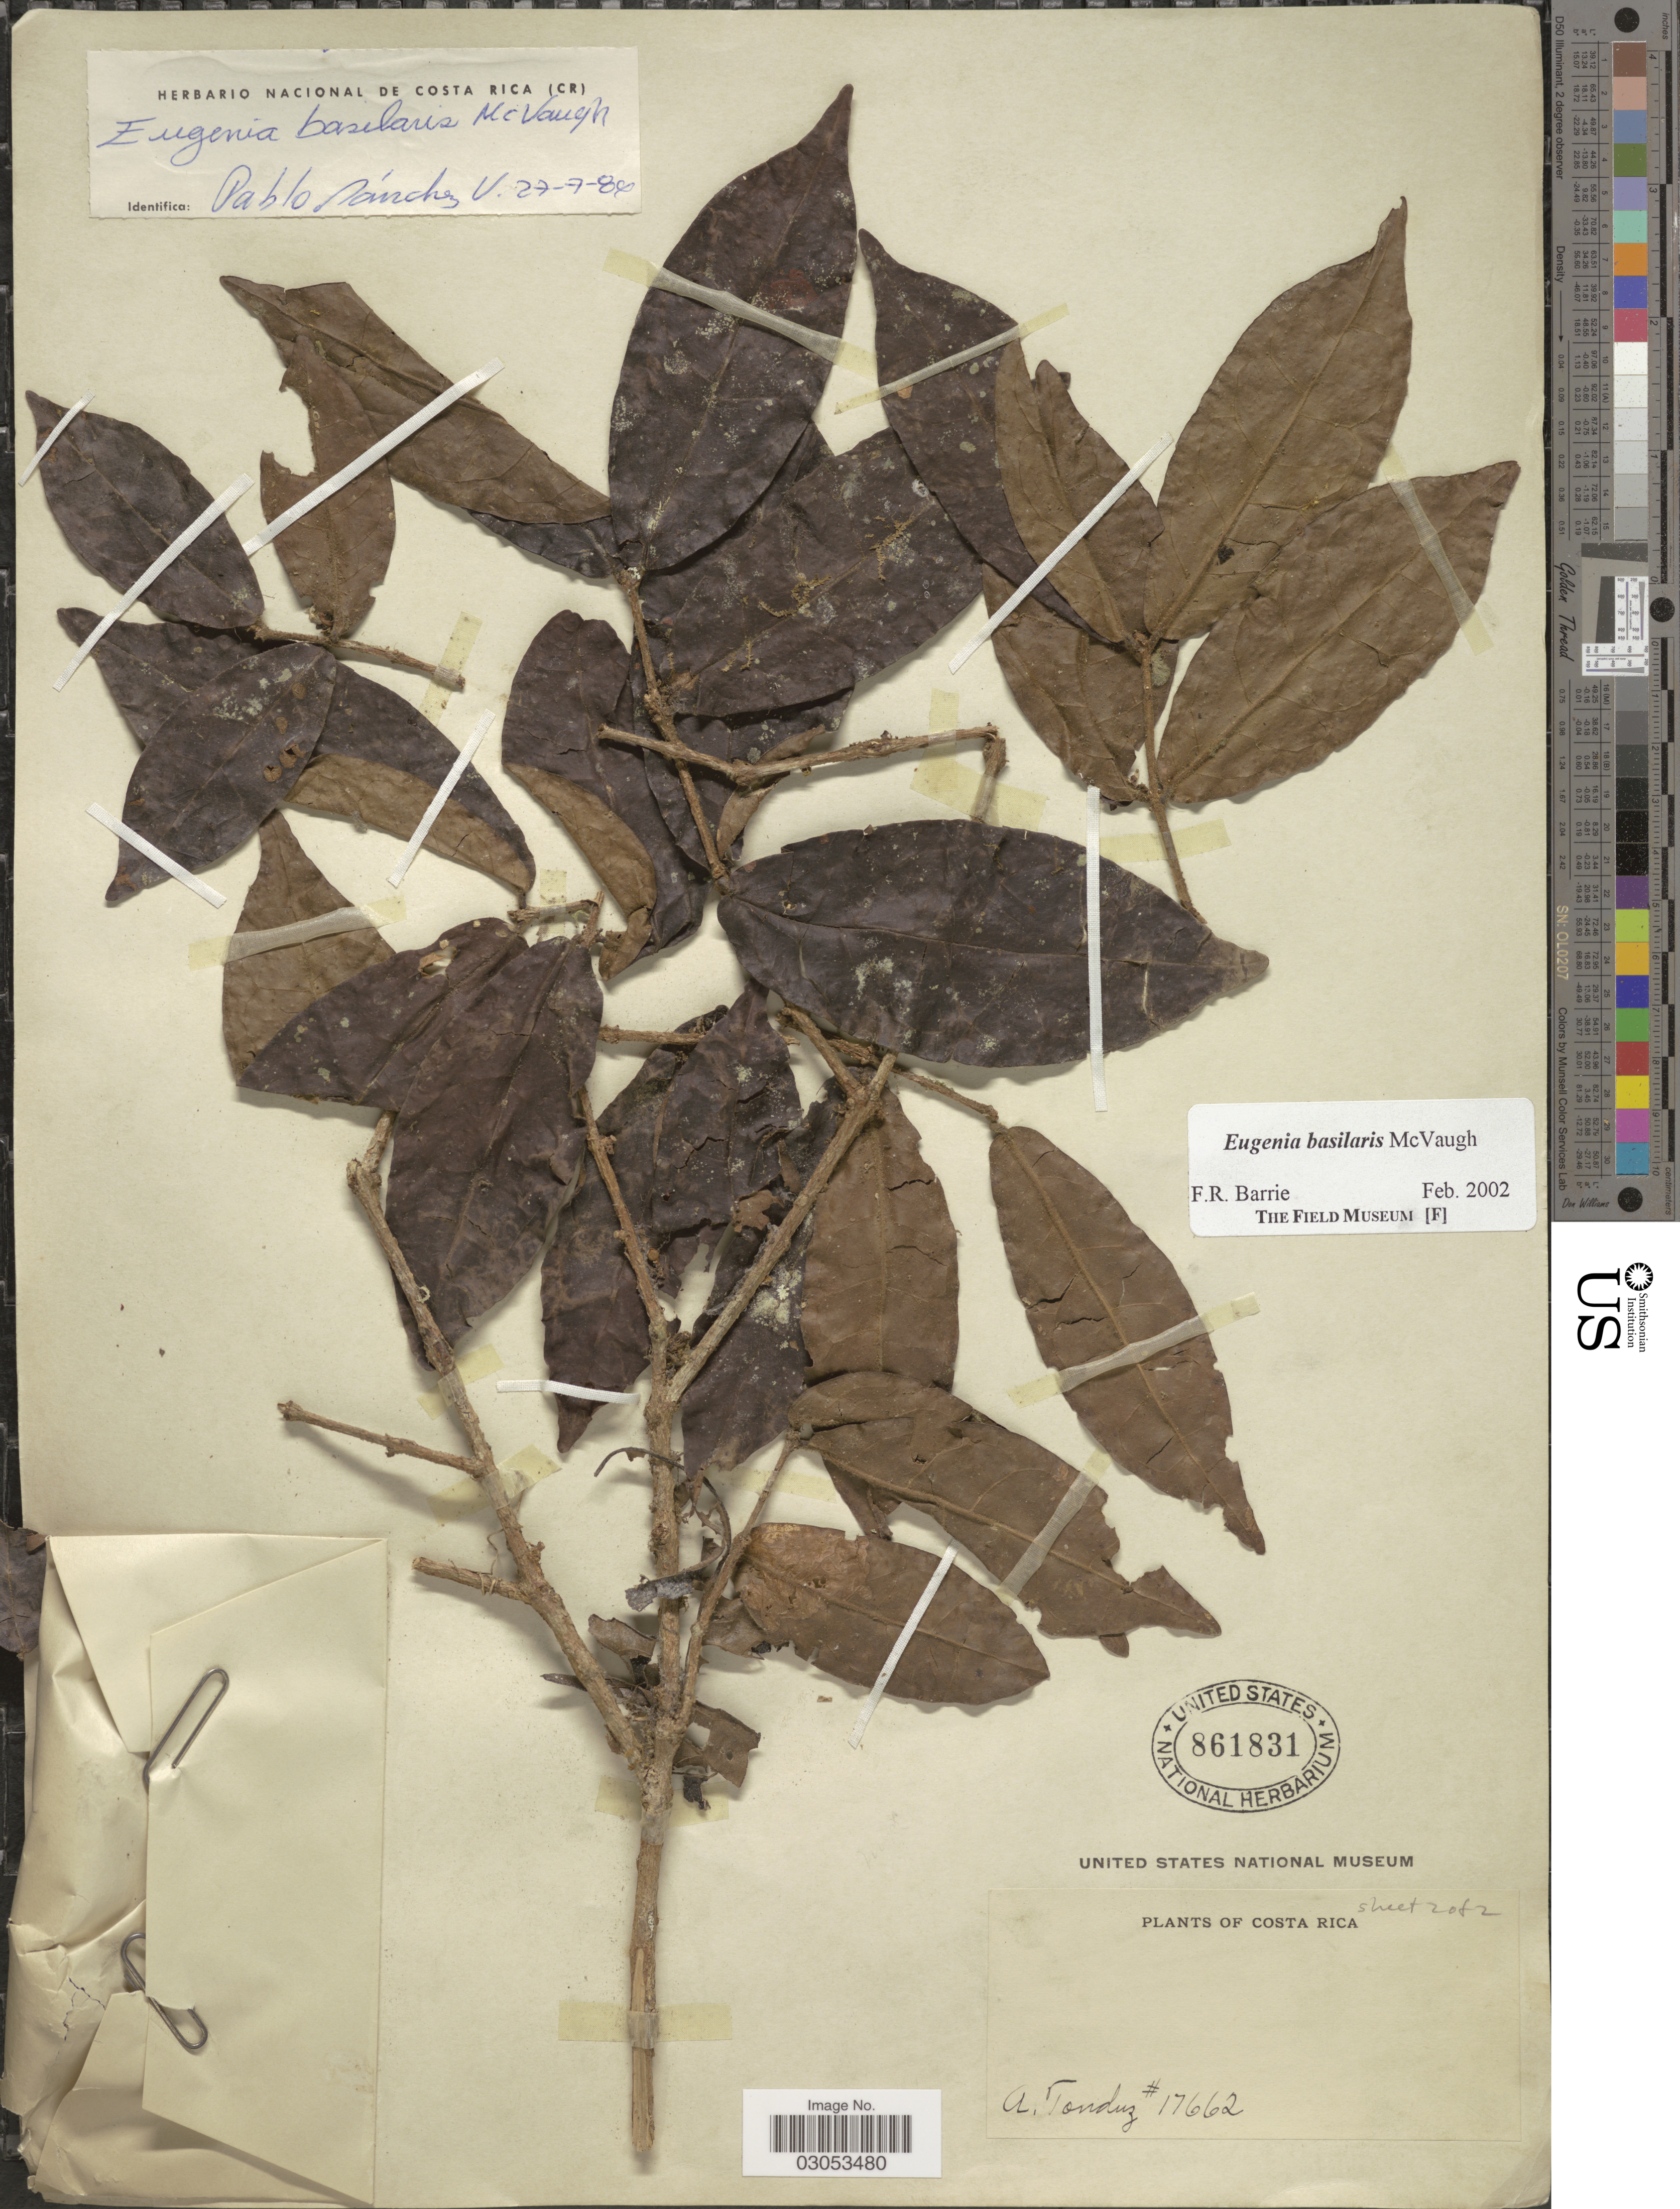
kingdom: Plantae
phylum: Tracheophyta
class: Magnoliopsida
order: Myrtales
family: Myrtaceae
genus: Eugenia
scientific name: Eugenia basilaris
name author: McVaugh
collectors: A. Tonduz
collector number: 17662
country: Costa Rica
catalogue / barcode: US 861831